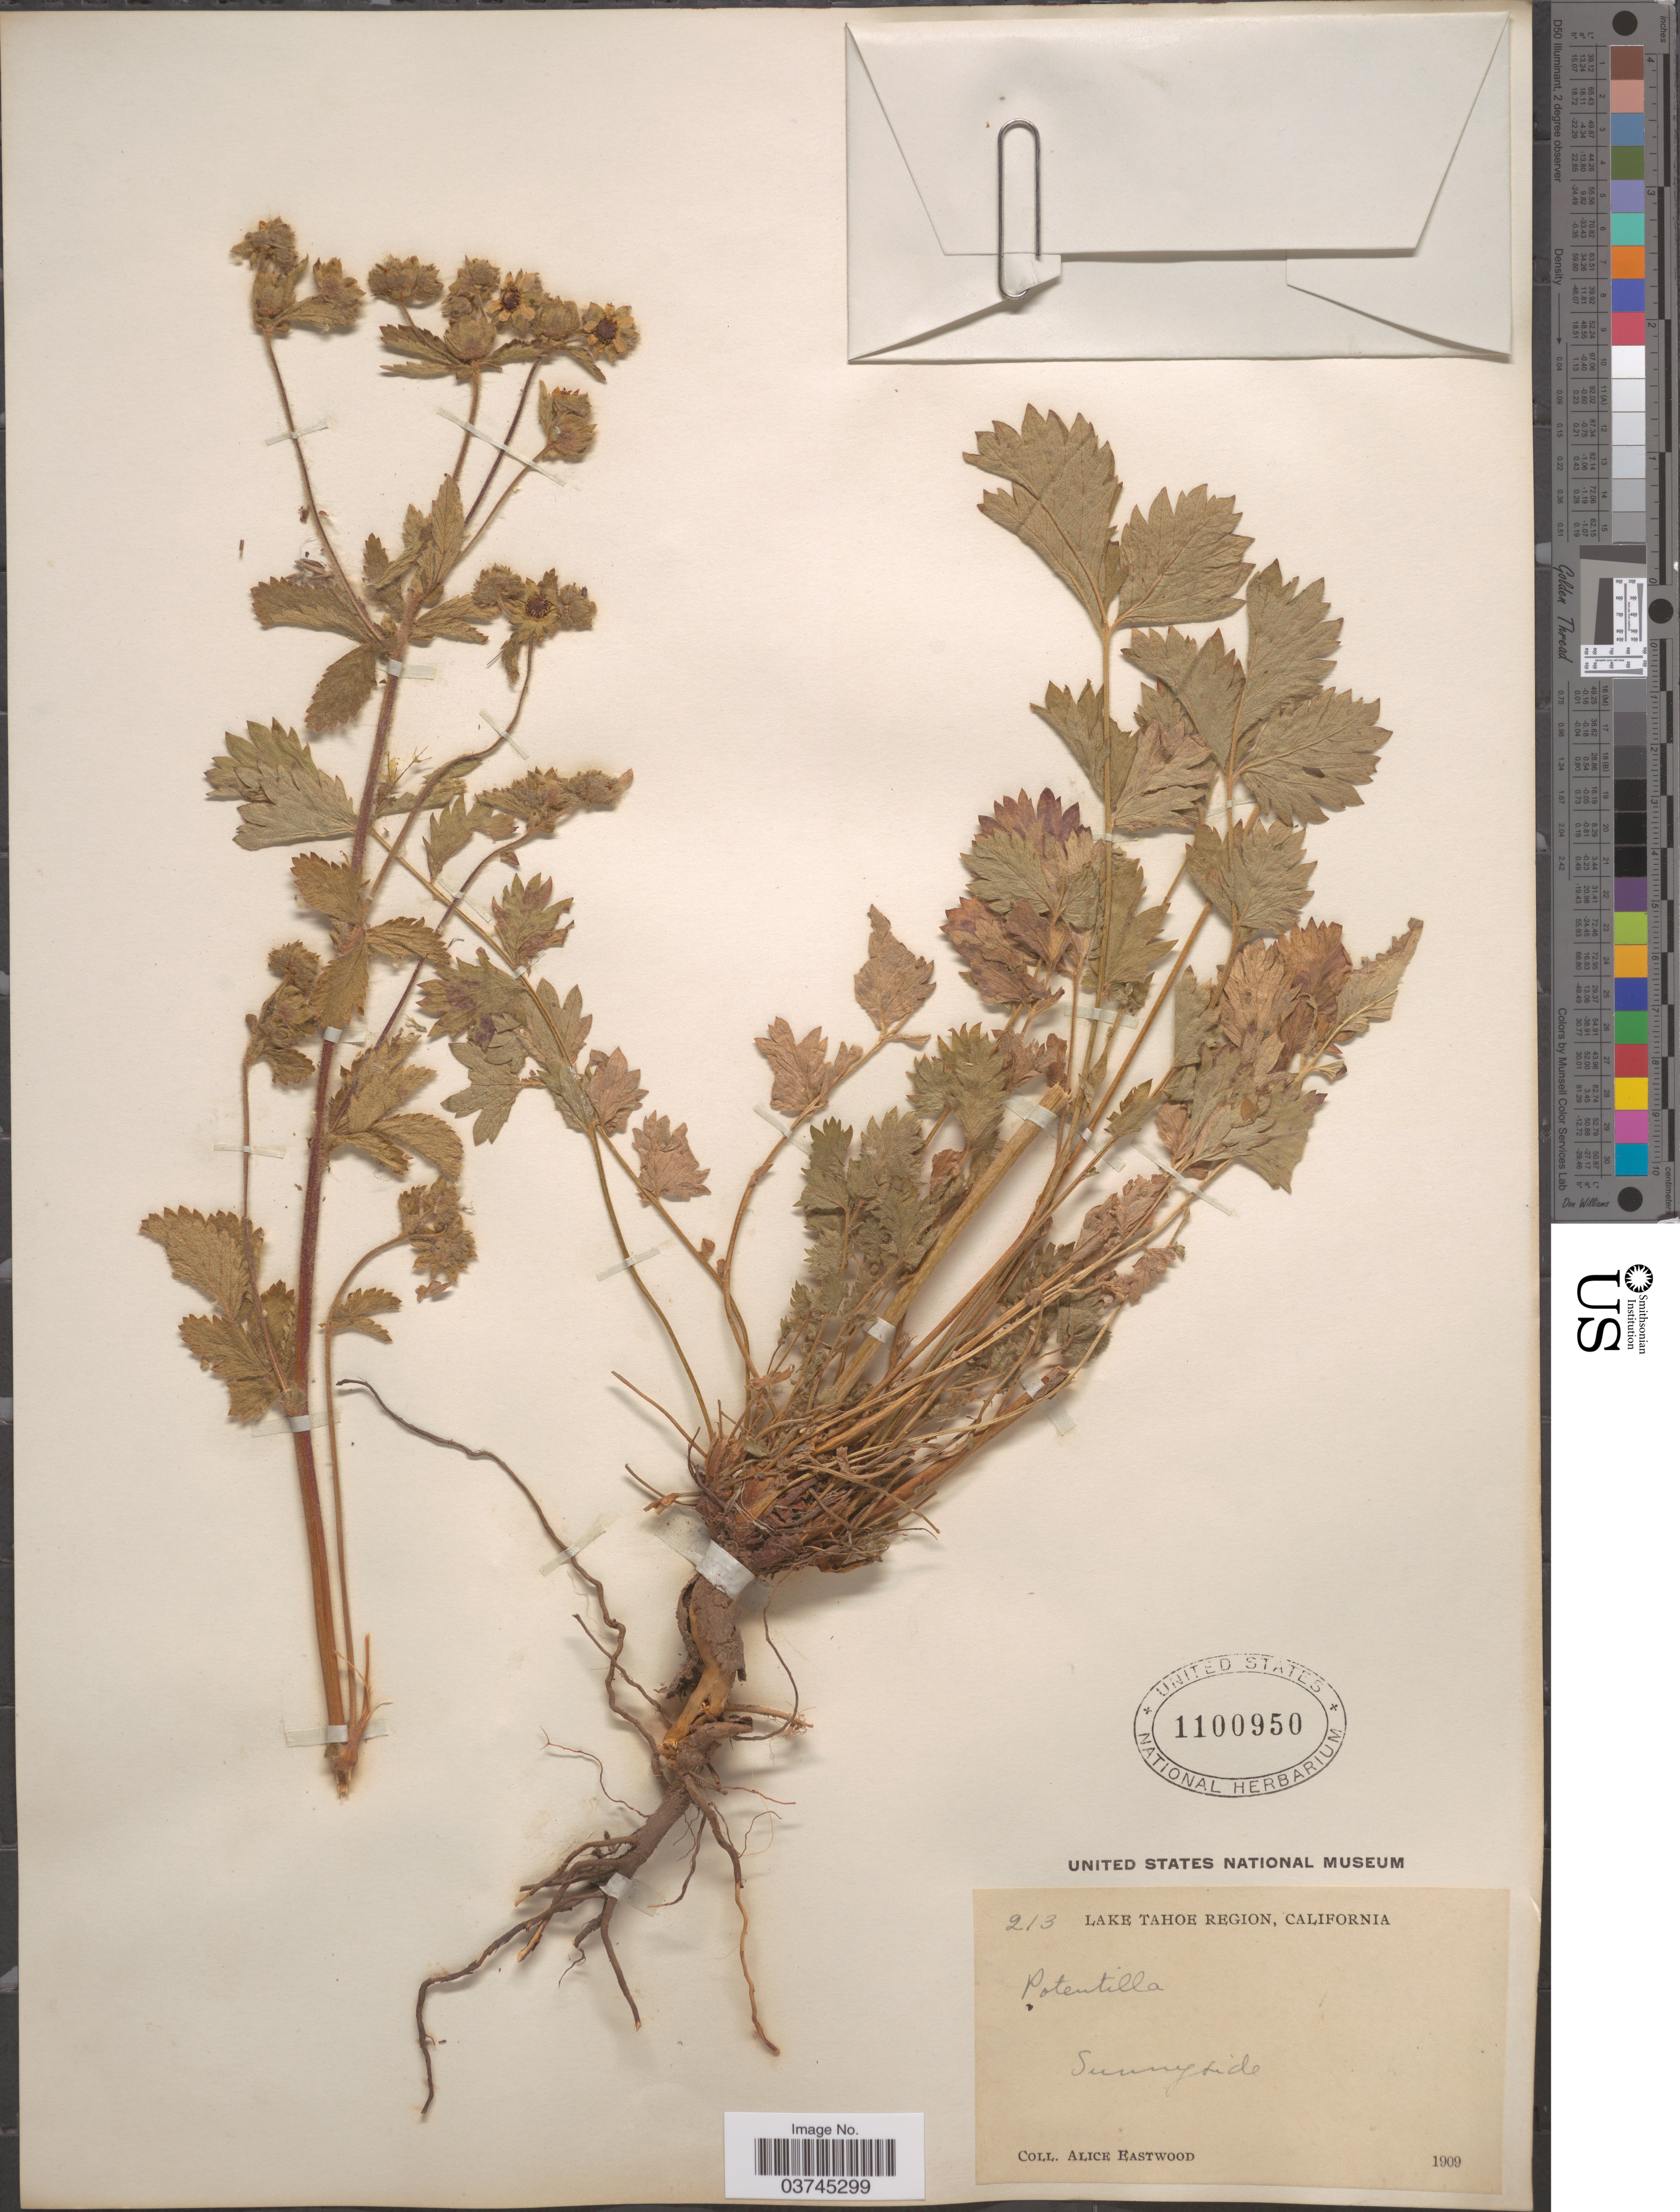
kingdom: Plantae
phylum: Tracheophyta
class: Magnoliopsida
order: Rosales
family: Rosaceae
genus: Drymocallis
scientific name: Drymocallis sp.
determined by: Strong, Mark T., (BOT), Smithsonian Institution - National Museum of Natural History (UNITED STATES)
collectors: A. Eastwood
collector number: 213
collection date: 1909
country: United States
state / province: California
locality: Lake Tahoe Region. Sunnyside.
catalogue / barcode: US 1100950